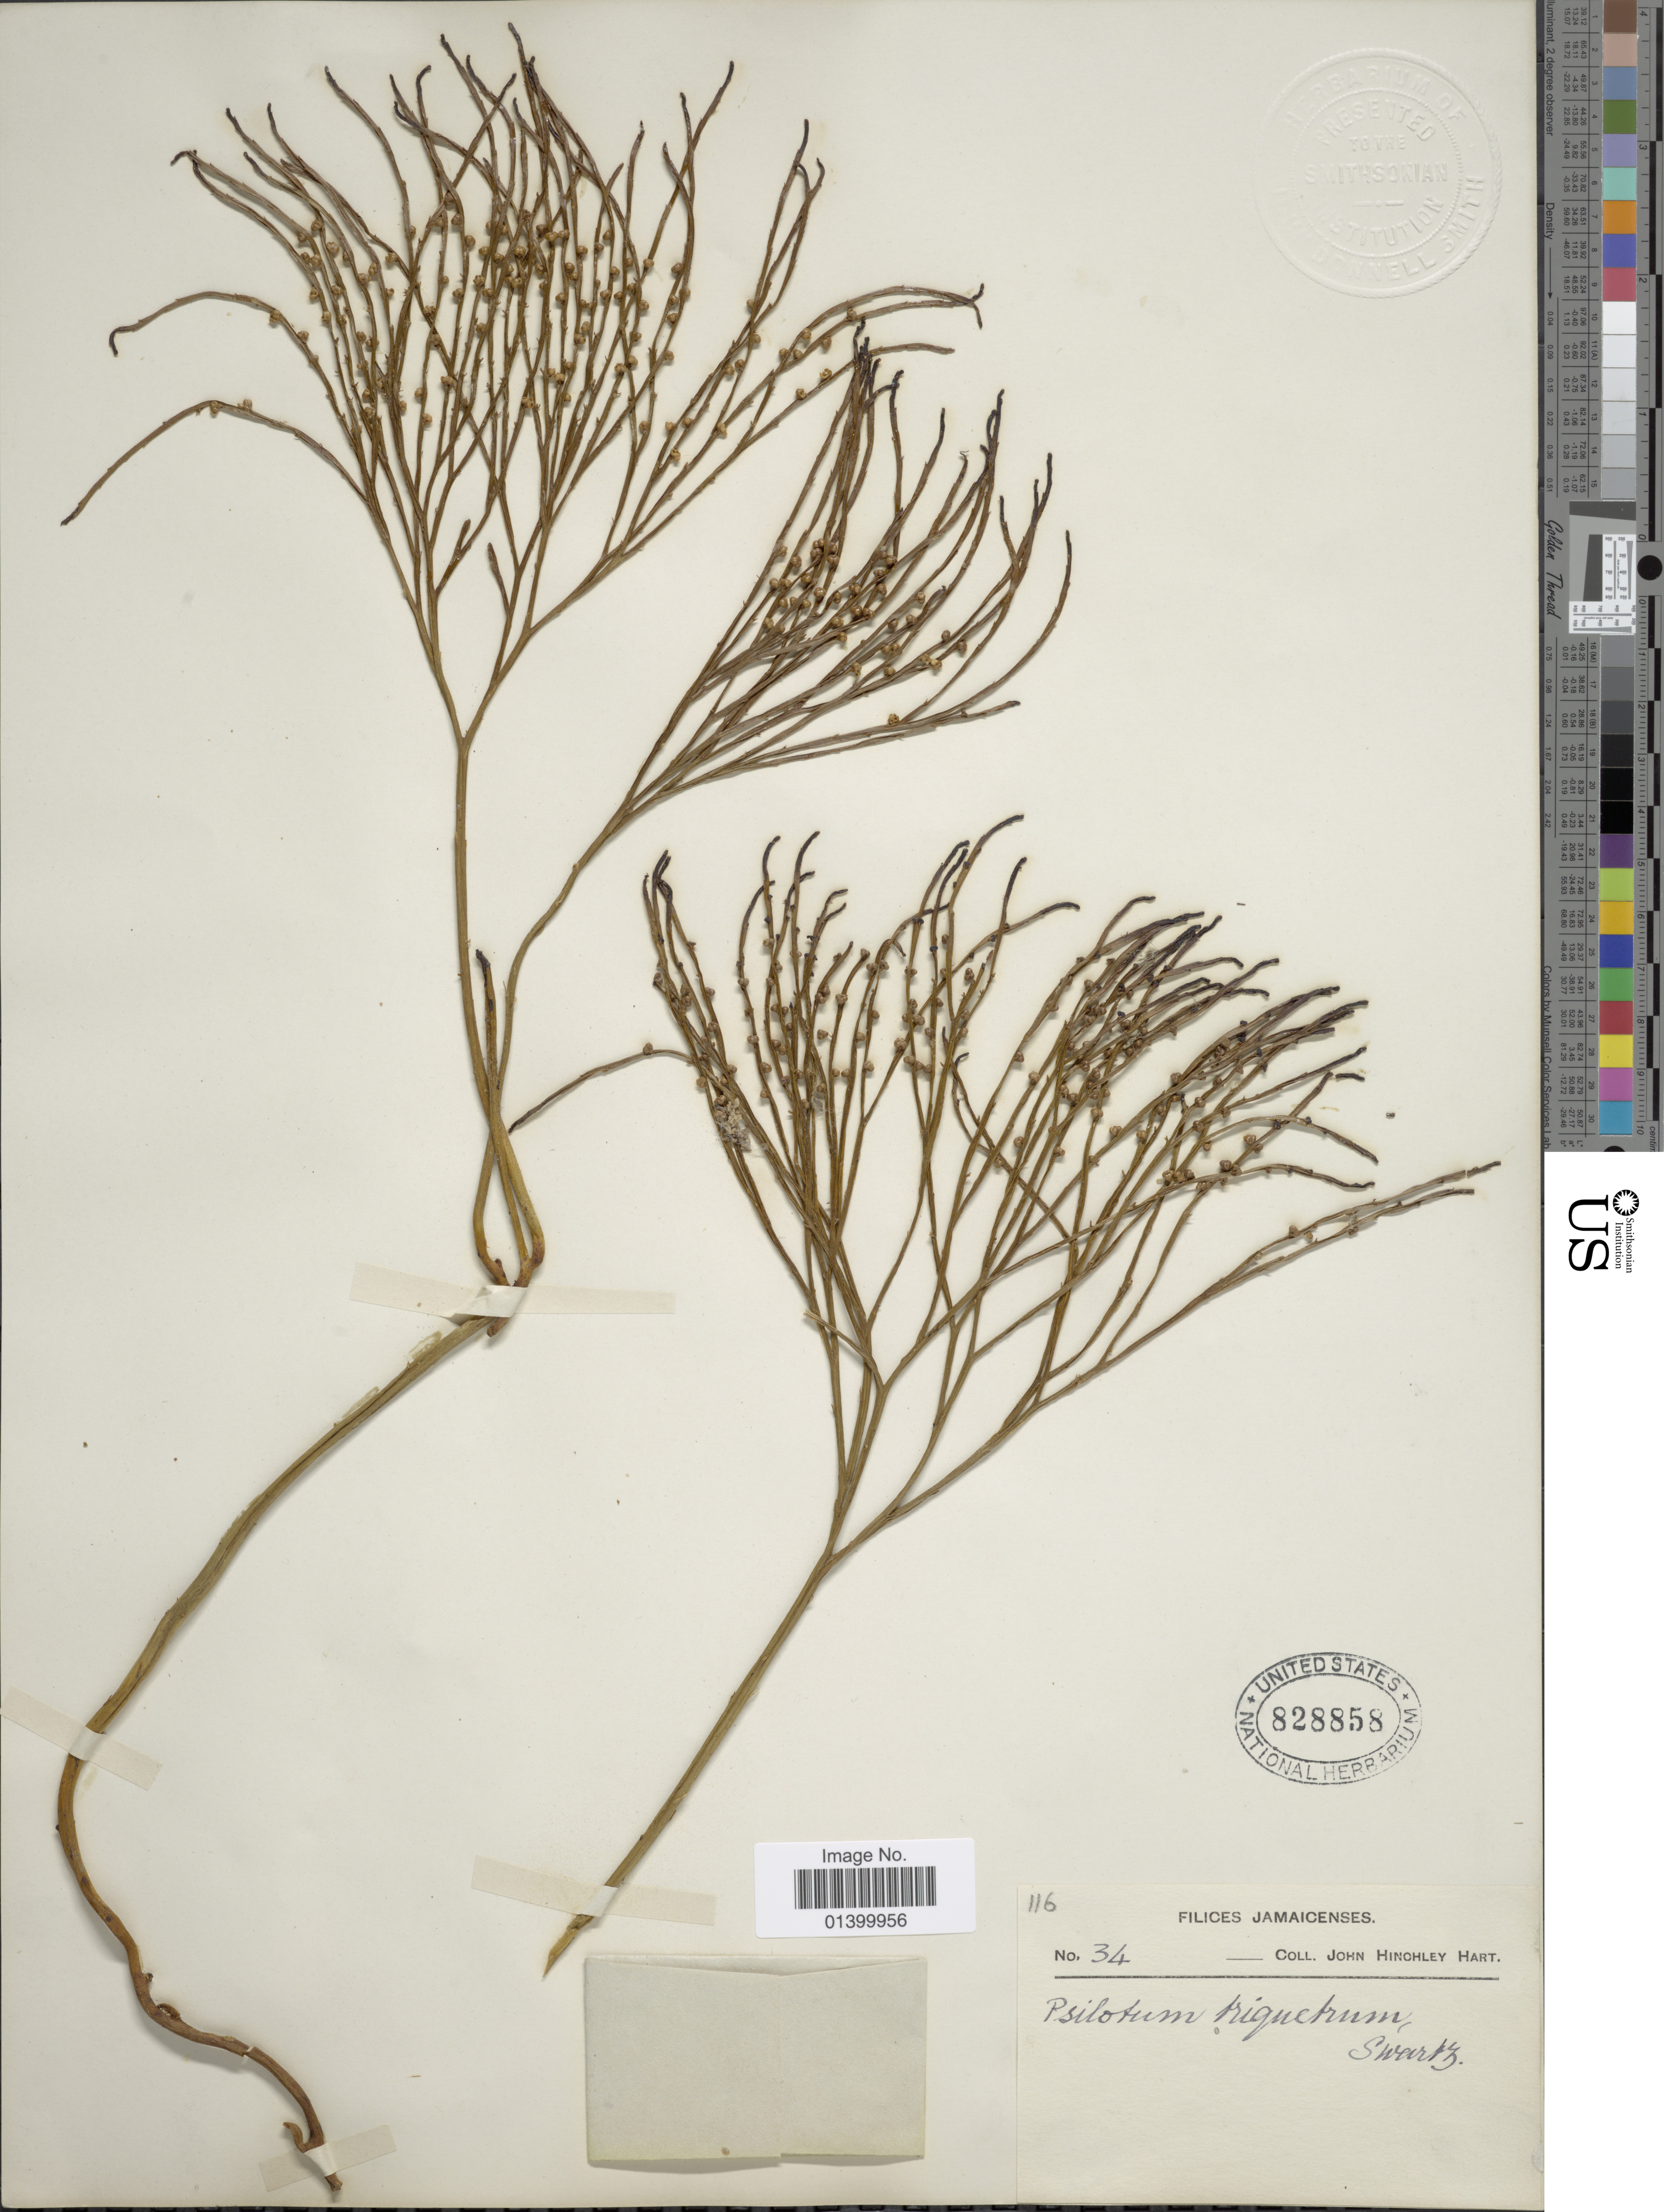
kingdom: Plantae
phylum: Tracheophyta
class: Polypodiopsida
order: Psilotales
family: Psilotaceae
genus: Psilotum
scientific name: Psilotum nudum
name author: (L.) P. Beauv.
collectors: J. H. Hart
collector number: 34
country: Jamaica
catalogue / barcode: US 828858